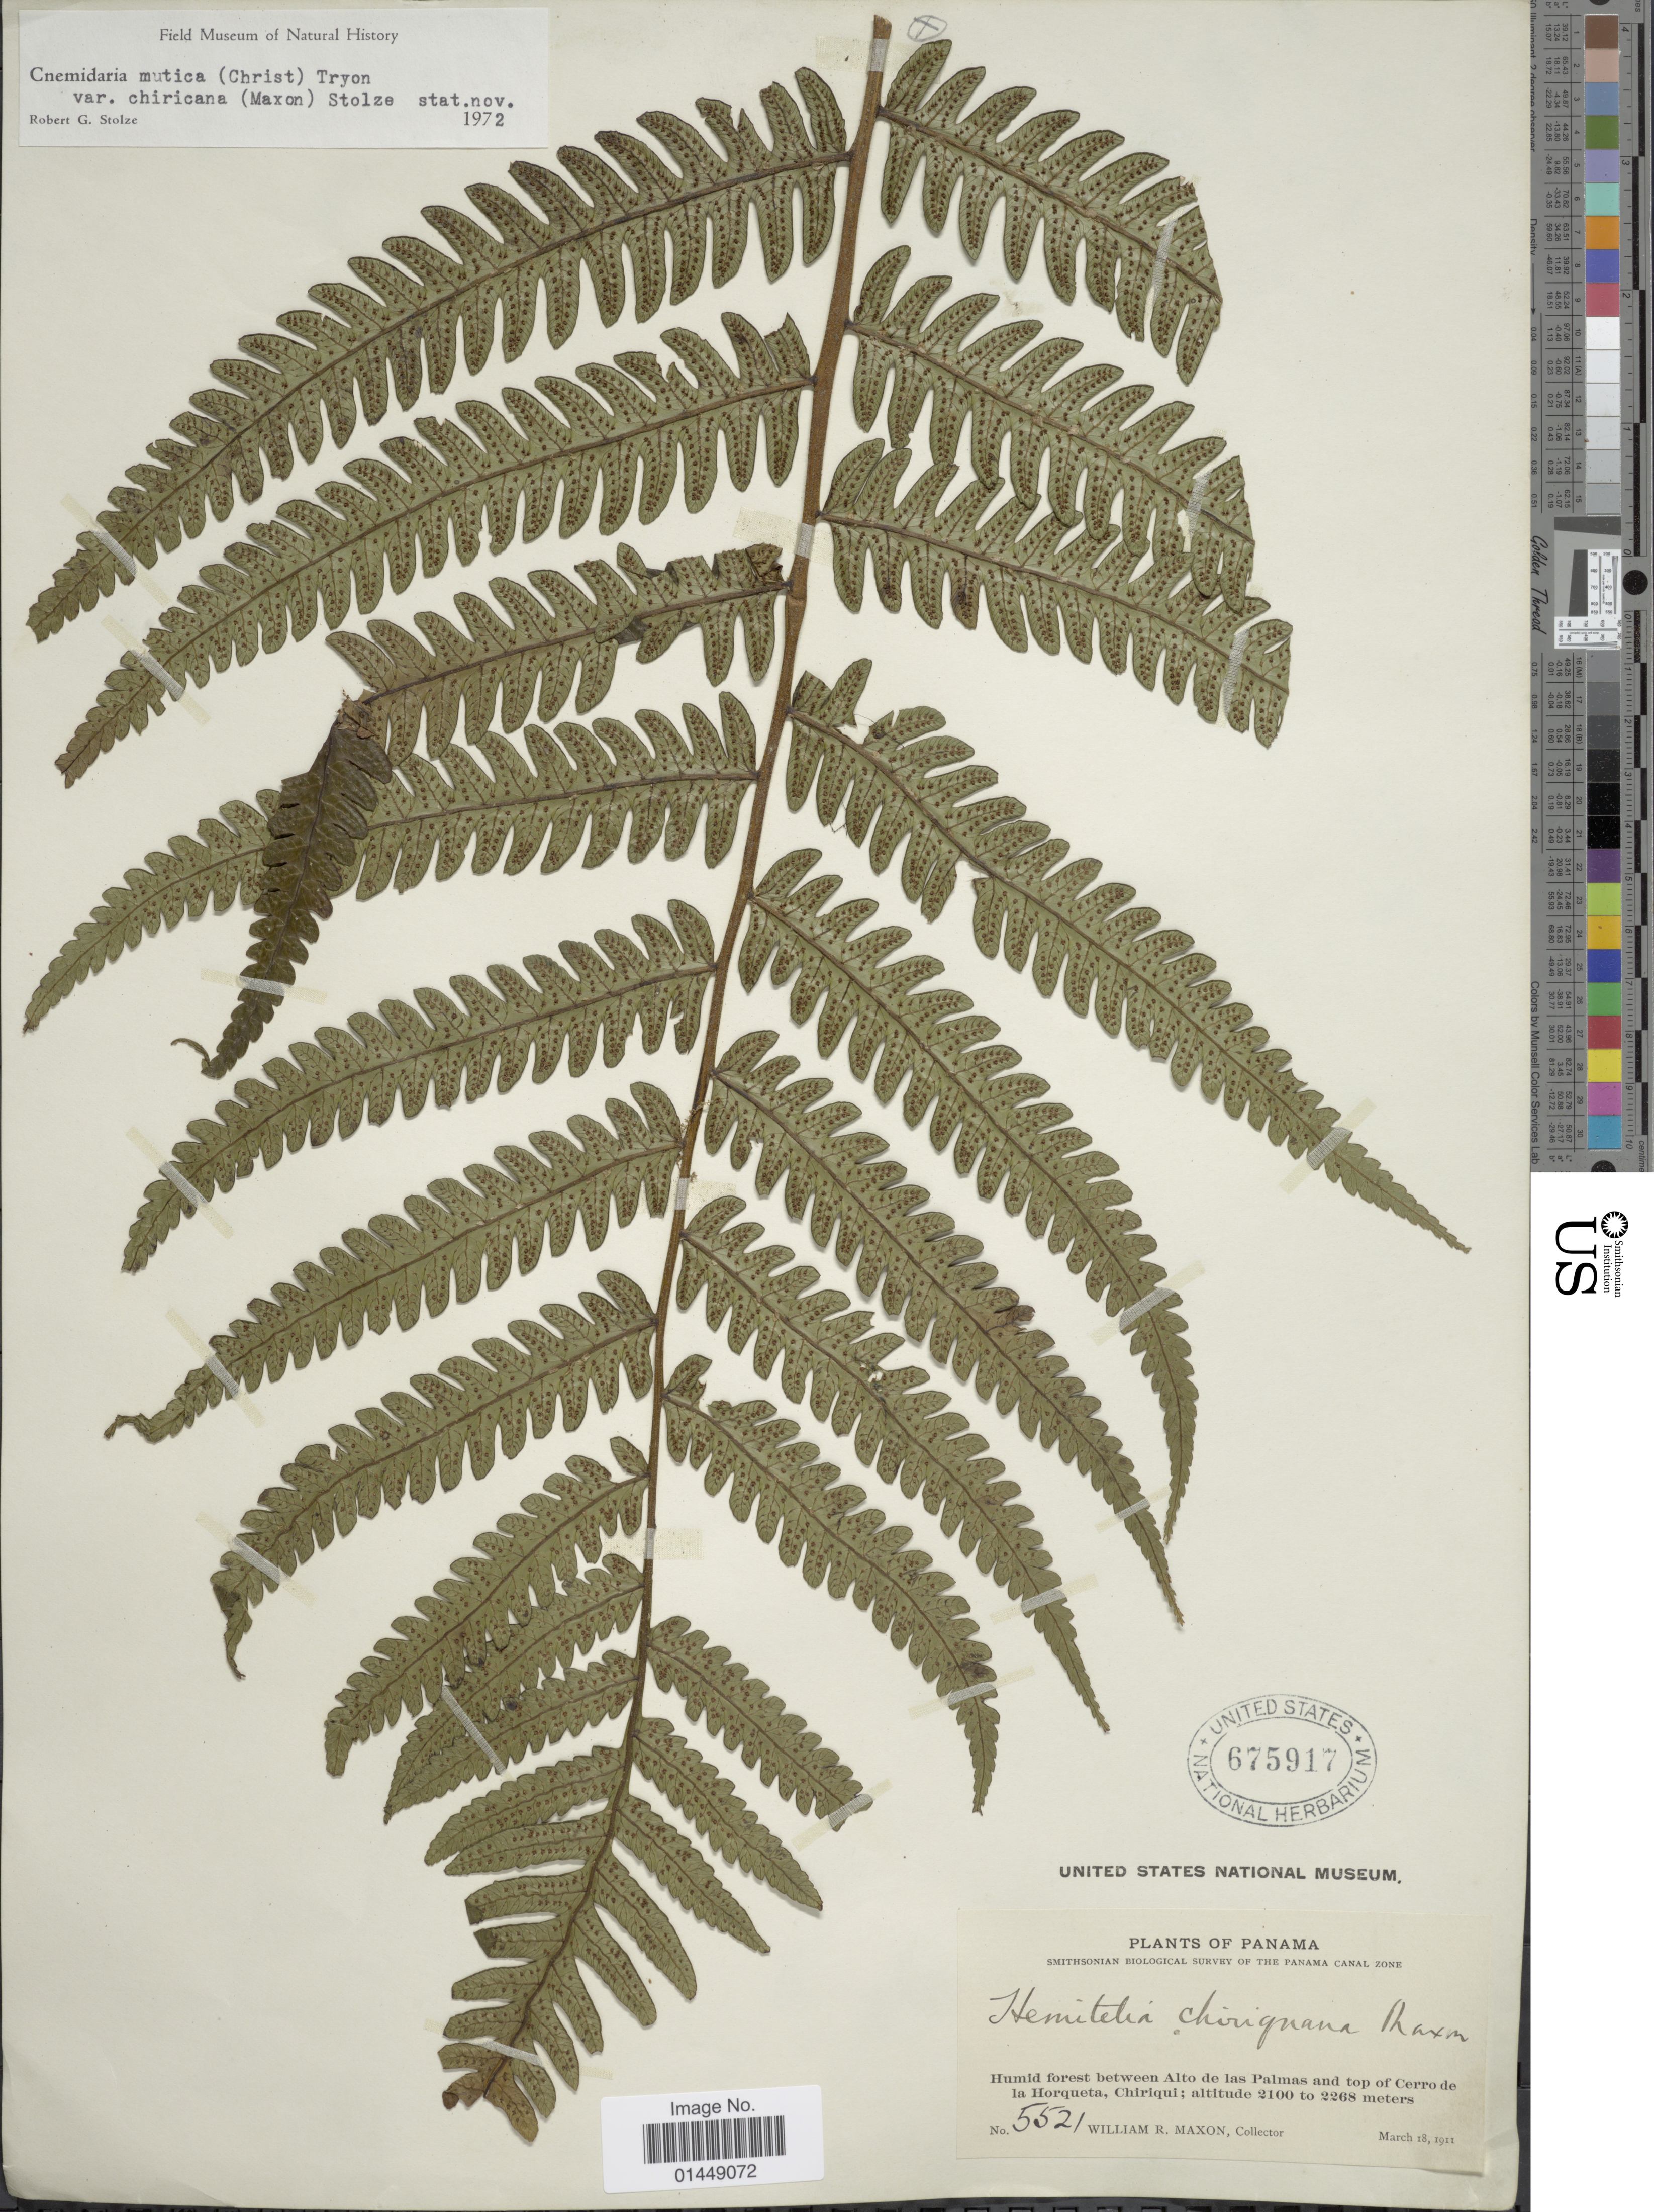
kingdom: Plantae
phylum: Tracheophyta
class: Polypodiopsida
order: Cyatheales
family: Cyatheaceae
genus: Cyathea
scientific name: Cyathea mutica var. chiricana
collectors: W. R. Maxon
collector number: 5521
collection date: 1911-03-18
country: Panama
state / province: Chiriqui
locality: Humid forest between Alto de las Palmas and top of Cerro de la Horqueta, Chiriqui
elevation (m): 2100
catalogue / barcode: US 675917